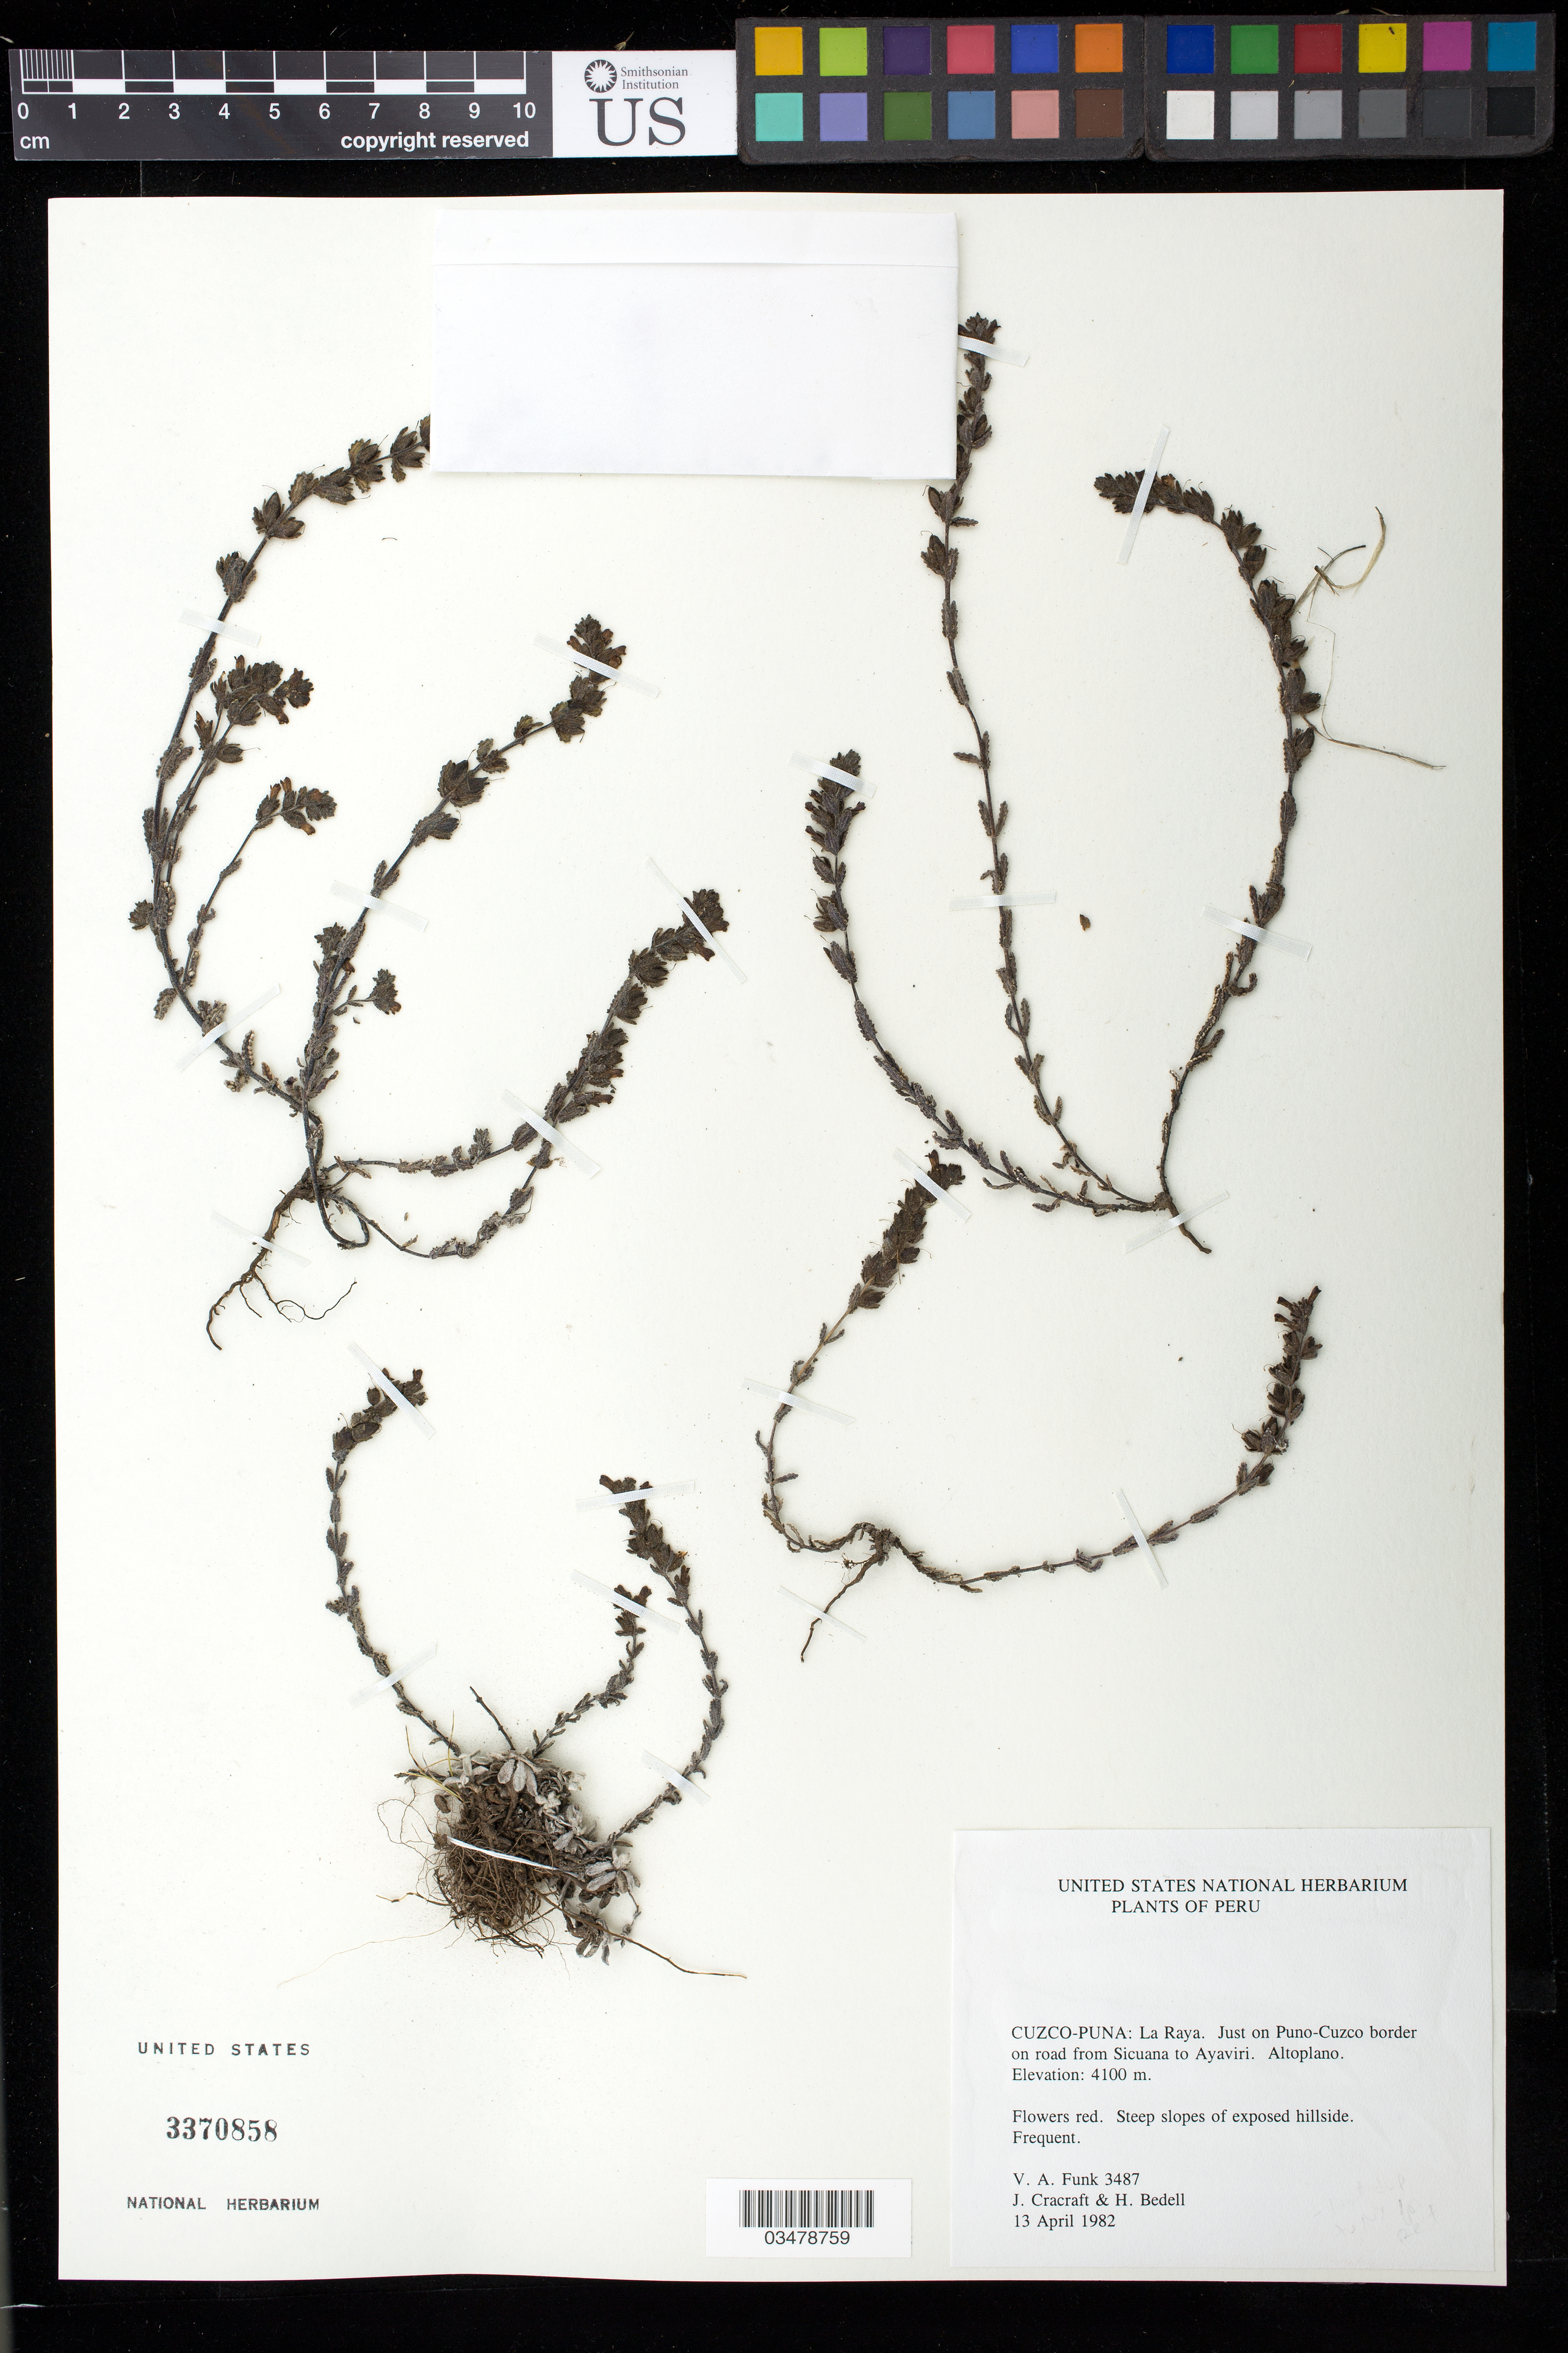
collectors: V. Funk, J. L. Cracraft & H. Bedell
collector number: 3487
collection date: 1982-04-13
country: Peru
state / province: Cusco / Puno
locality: La Raya. Just on Puno-Cuzco border on road from Sicuana to Ayaviri. Altoplano.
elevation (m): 4100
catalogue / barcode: US 3370858